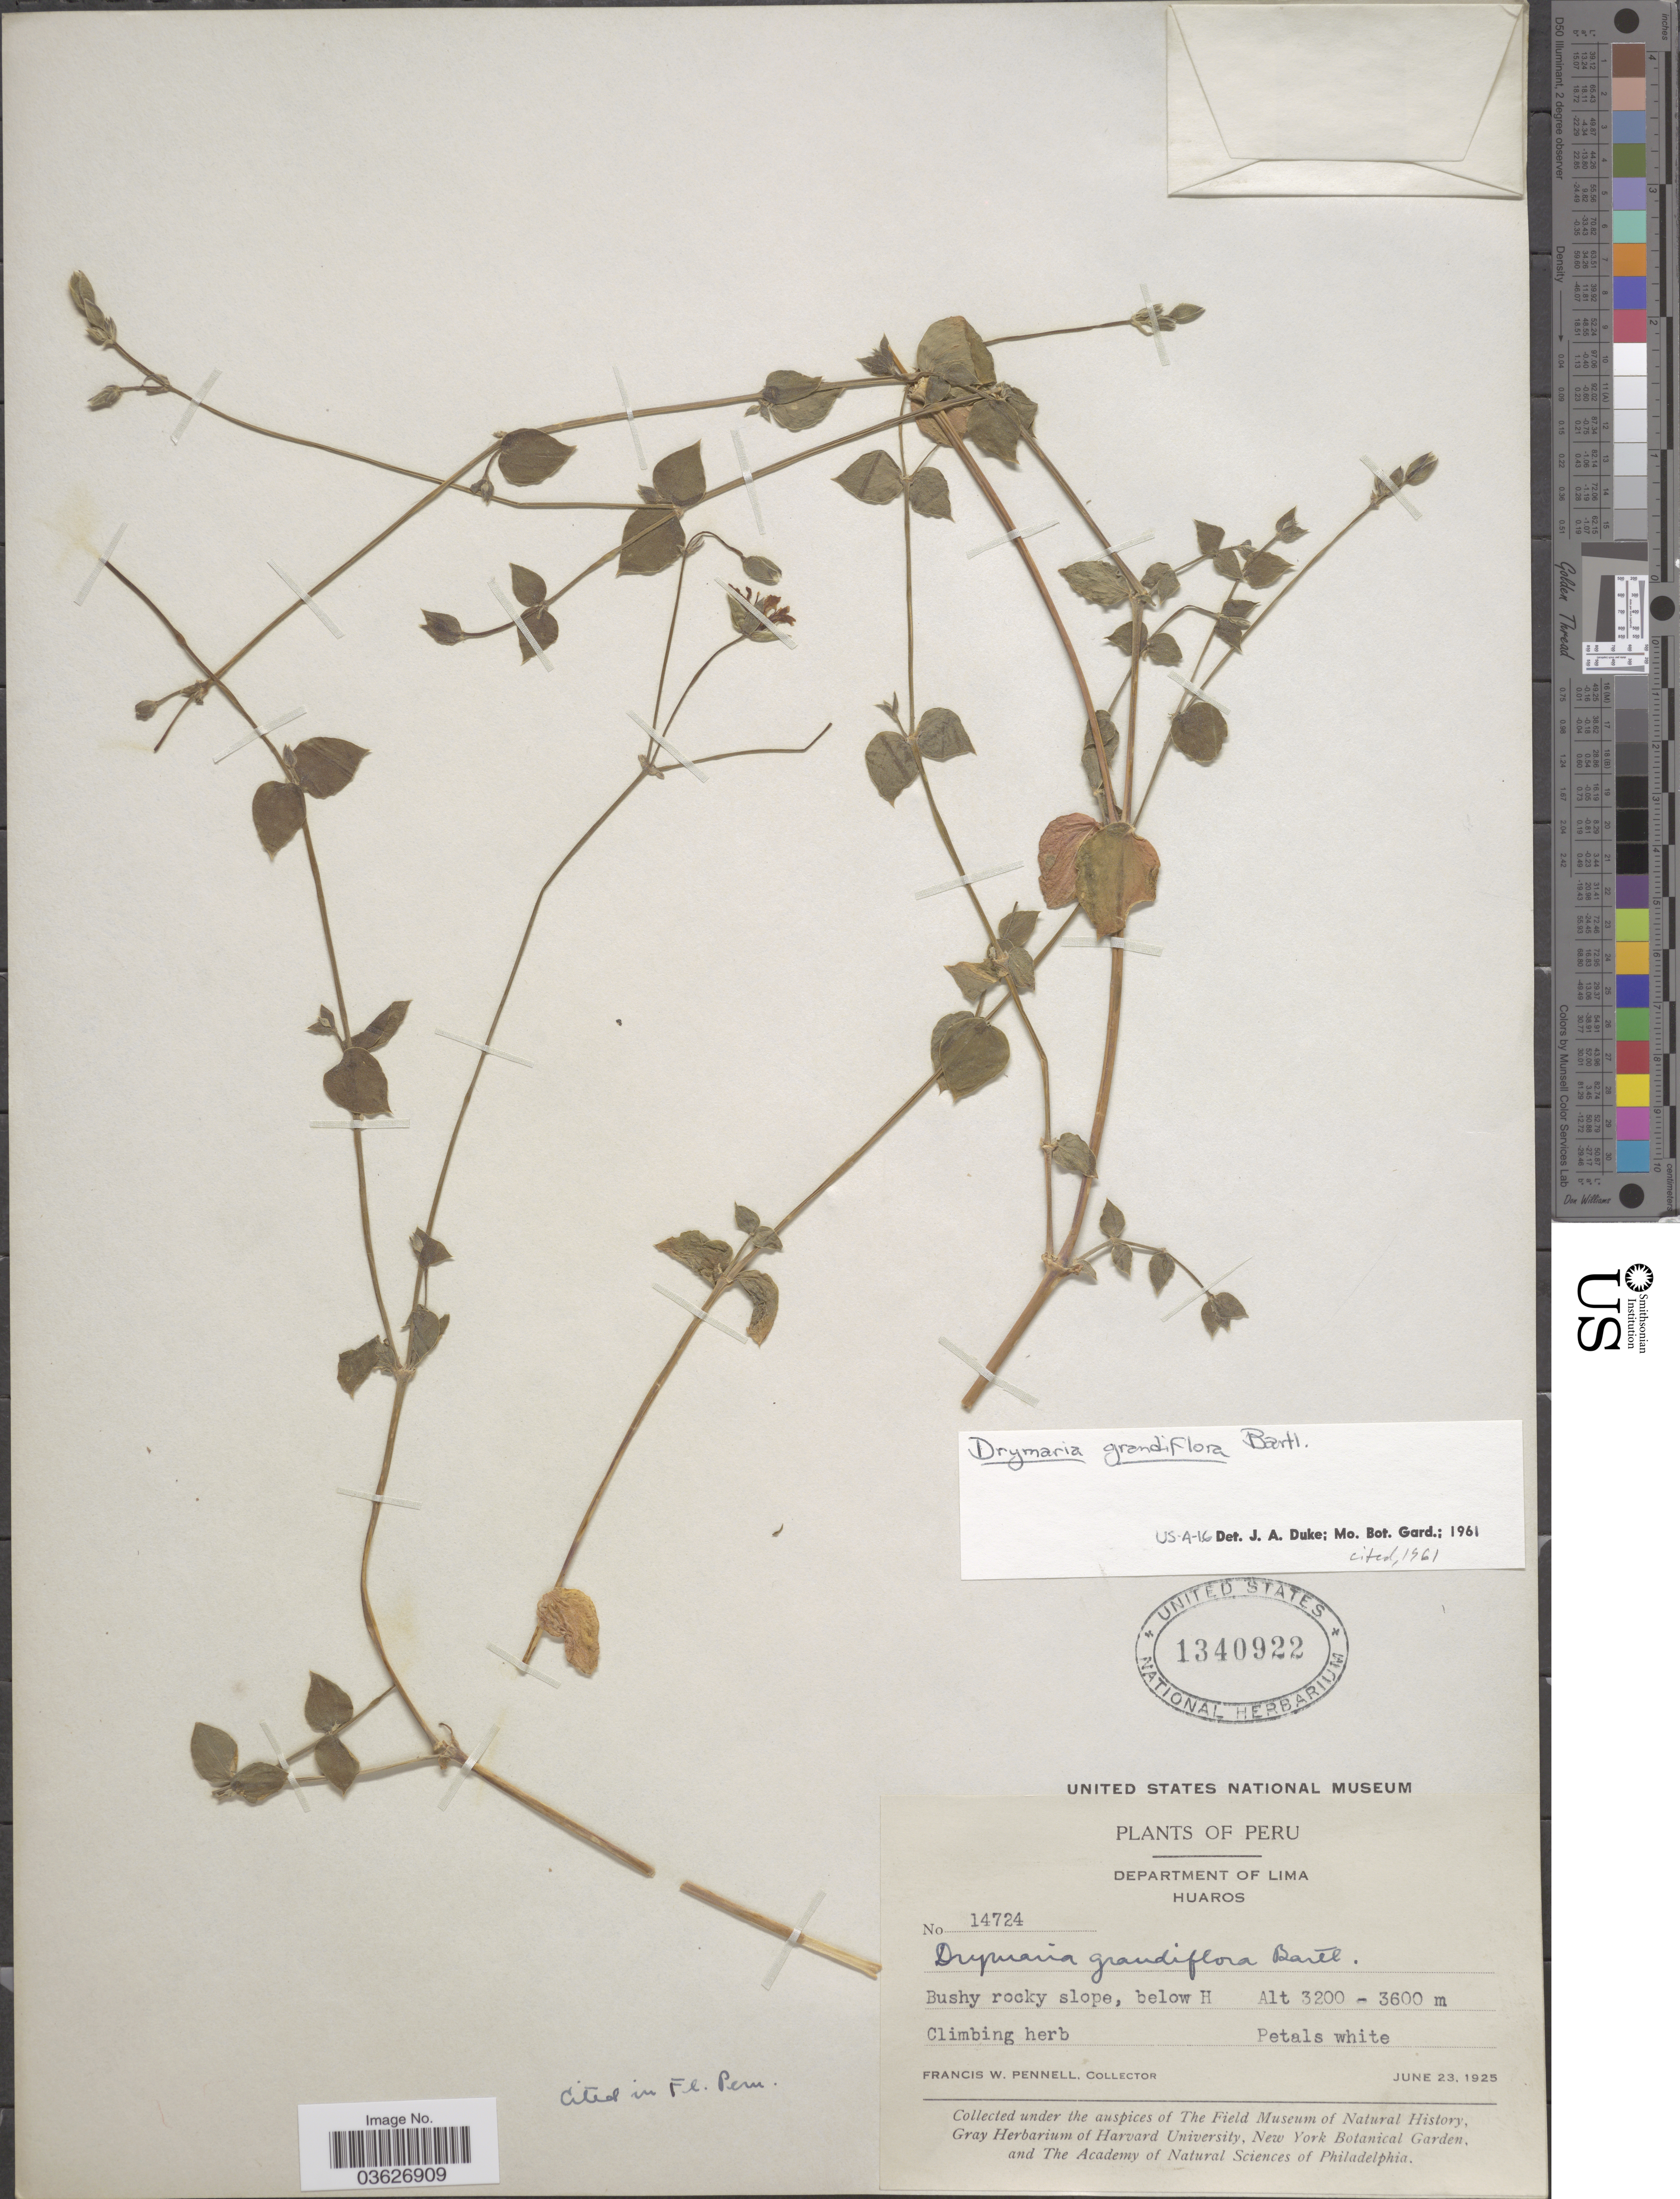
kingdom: Plantae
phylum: Tracheophyta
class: Magnoliopsida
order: Caryophyllales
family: Caryophyllaceae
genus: Drymaria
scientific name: Drymaria grandiflora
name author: Bartl.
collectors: F. W. Pennell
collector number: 14724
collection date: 1925-06-23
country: Peru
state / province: Lima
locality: Department of Lima. Huaros. Below H.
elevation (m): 3200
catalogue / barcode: US 1340922